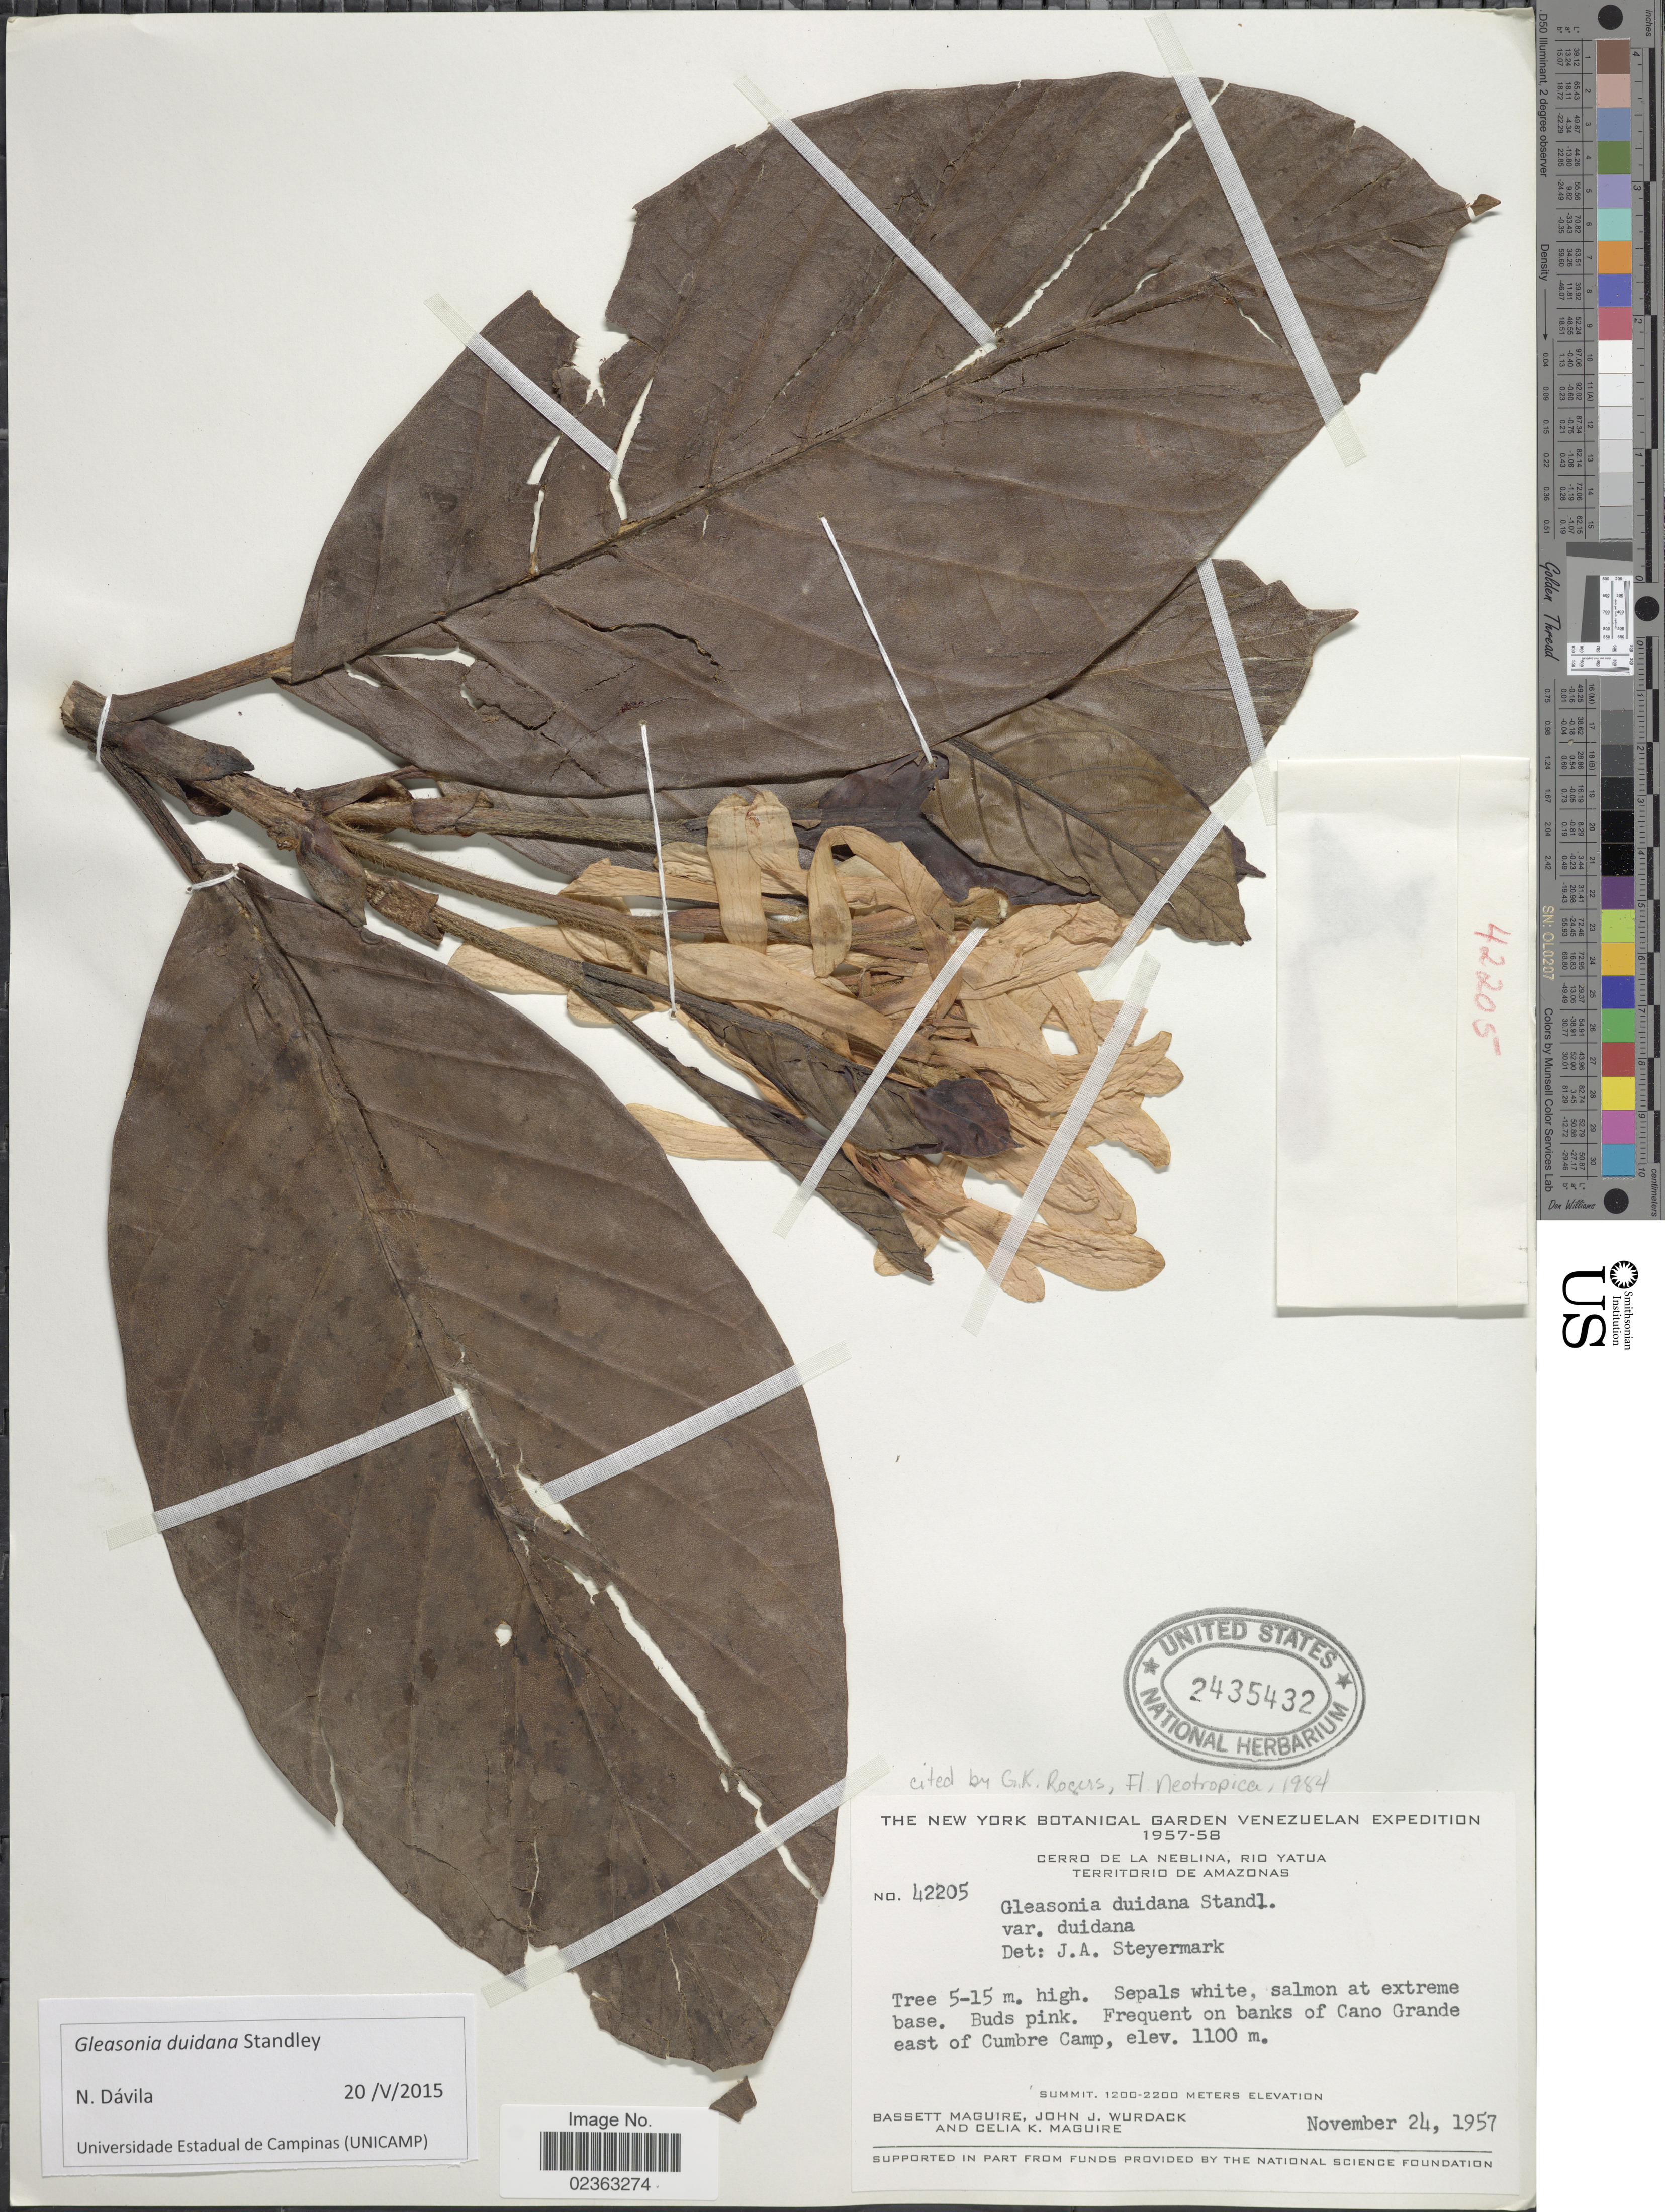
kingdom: Plantae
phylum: Tracheophyta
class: Magnoliopsida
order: Gentianales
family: Rubiaceae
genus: Gleasonia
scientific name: Gleasonia duidana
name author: Standl.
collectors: B. Maguire, J. J. Wurdack & C. K. Maguire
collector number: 42205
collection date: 1957-11-24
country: Venezuela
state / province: Amazonas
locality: Cerro de La Neblina, Rio Yatua, Territorio de Amazonas, on banks of Cano Grande east of Cumbre Camp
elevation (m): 1100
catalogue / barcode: US 2435432